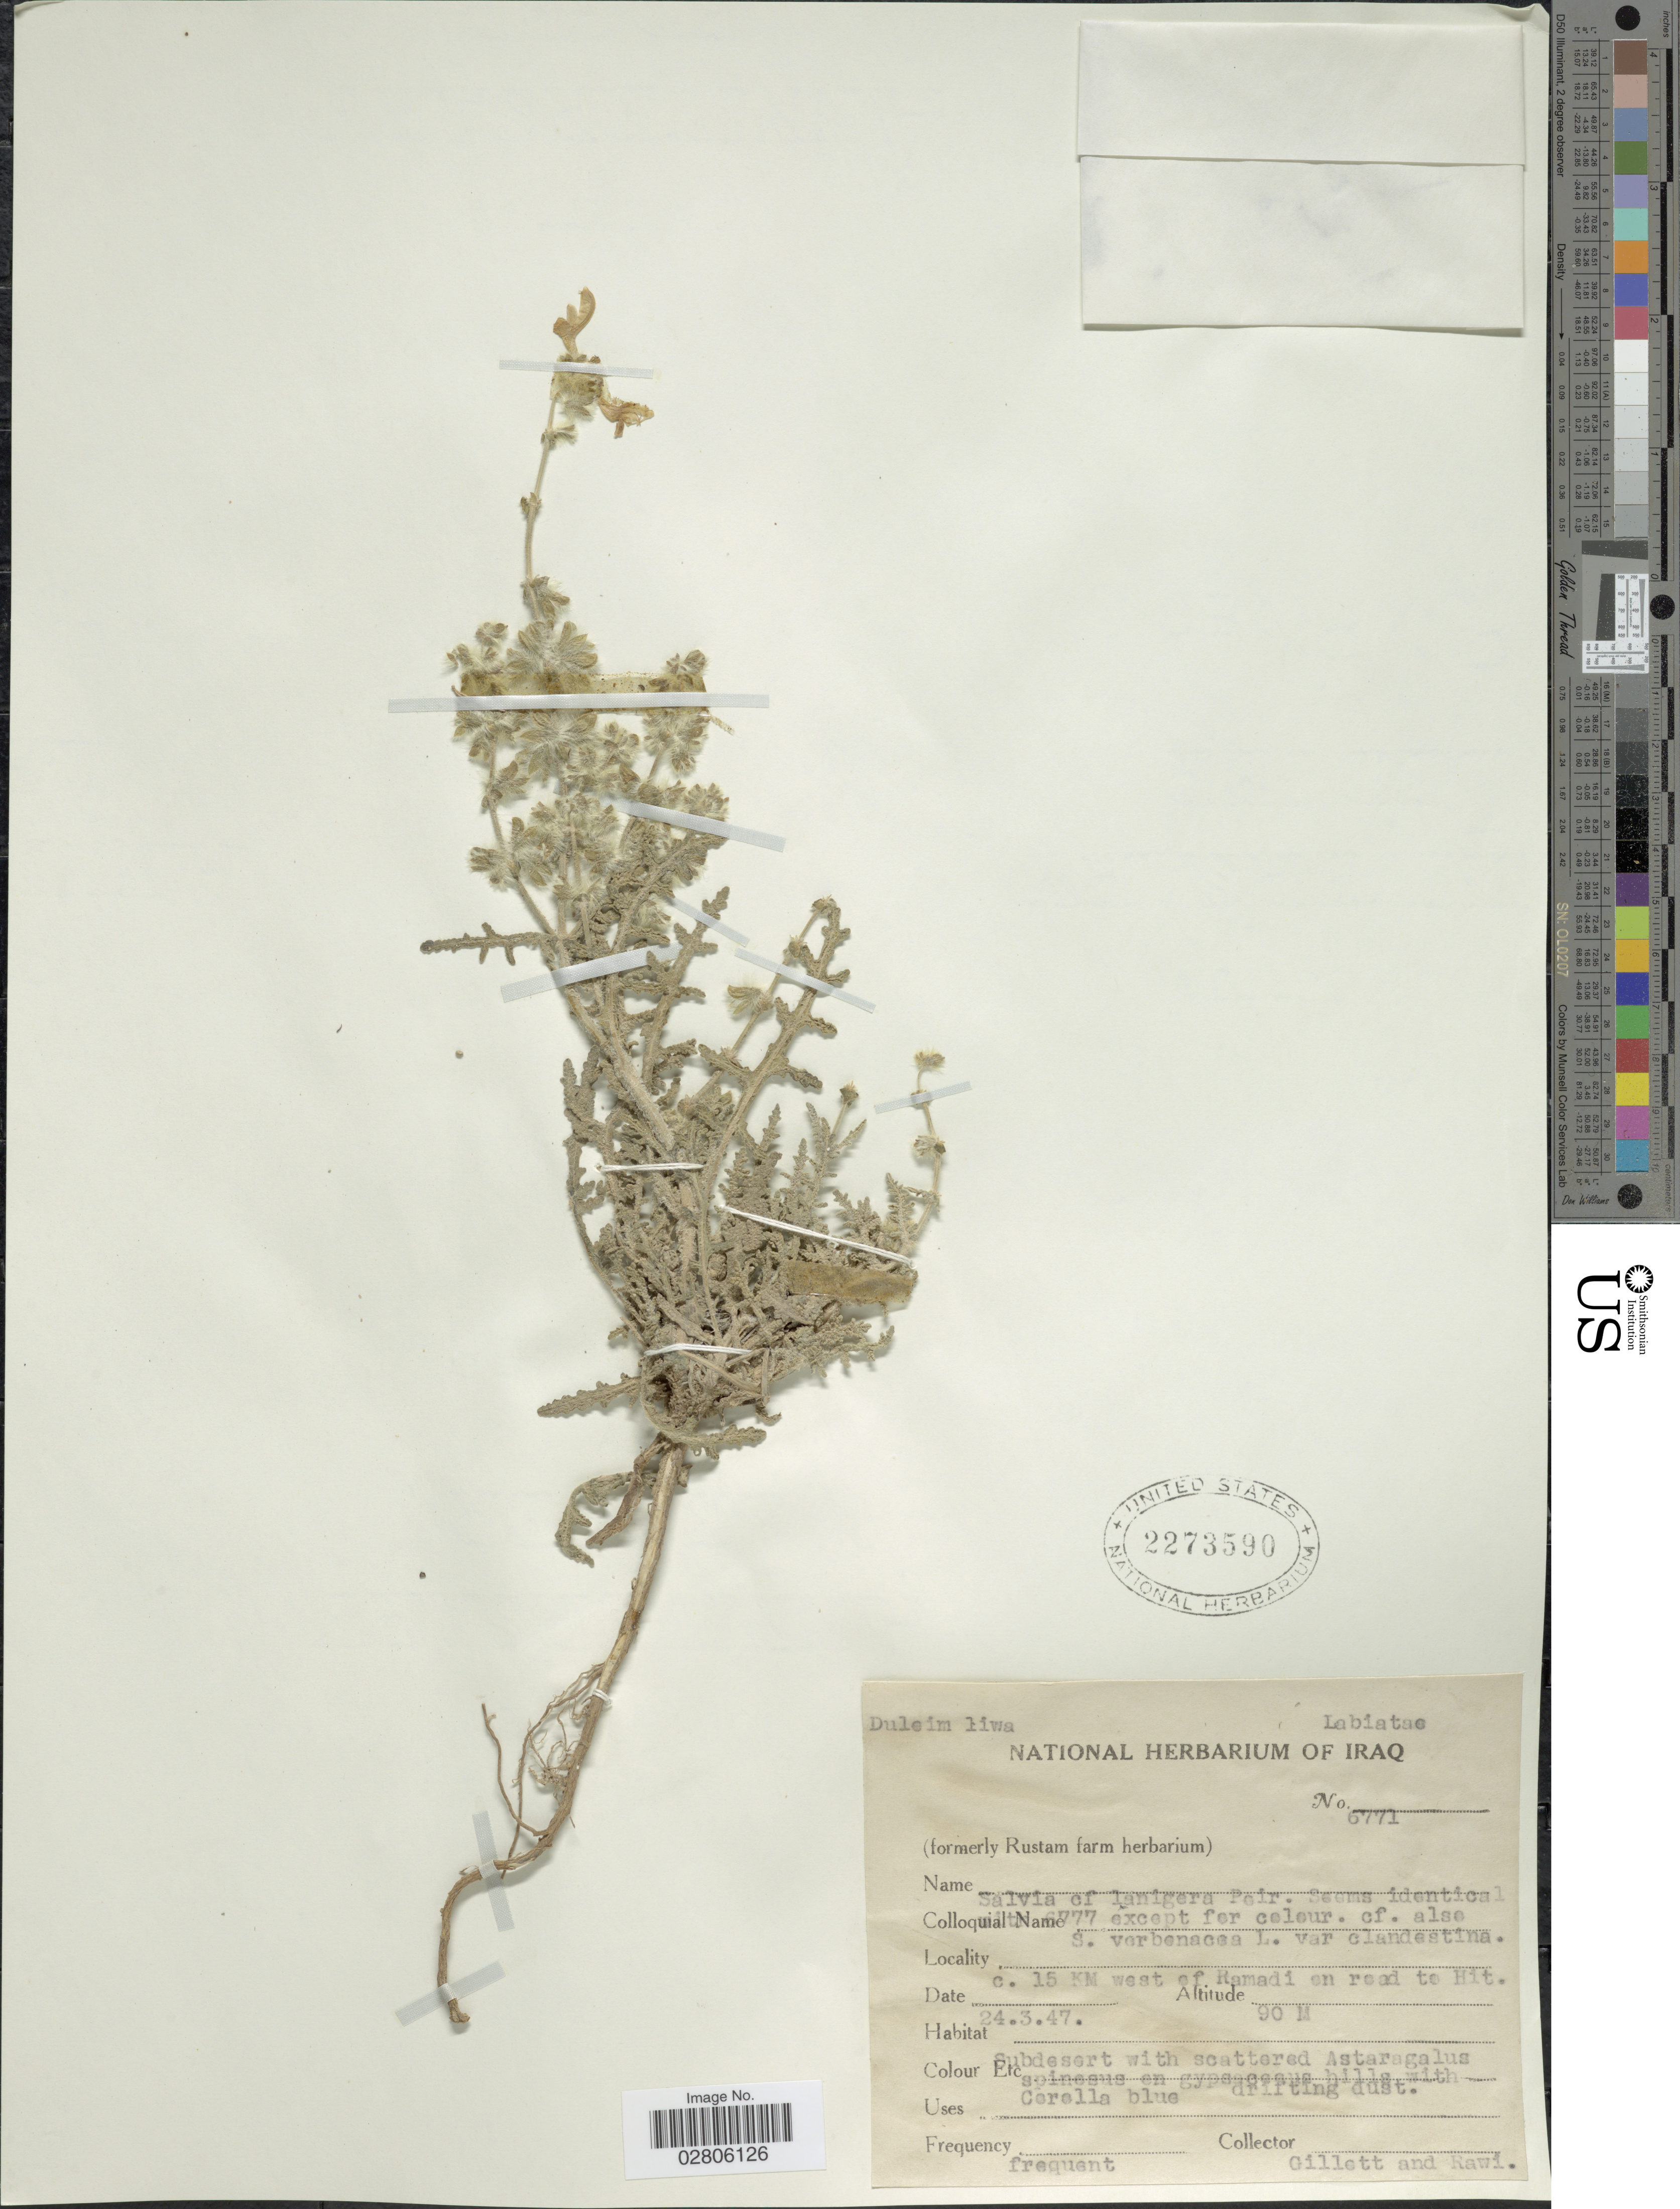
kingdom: Plantae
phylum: Tracheophyta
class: Magnoliopsida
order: Lamiales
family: Lamiaceae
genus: Salvia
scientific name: Salvia lanigera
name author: Poir.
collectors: Gillett, -- & -. Rawi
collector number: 6771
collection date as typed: Transcribed d/m/y: 24/3/47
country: Iraq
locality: Duleim Liwa, c. 15 KM west of Ramadi en road to Hit.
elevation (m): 90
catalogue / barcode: US 2273590